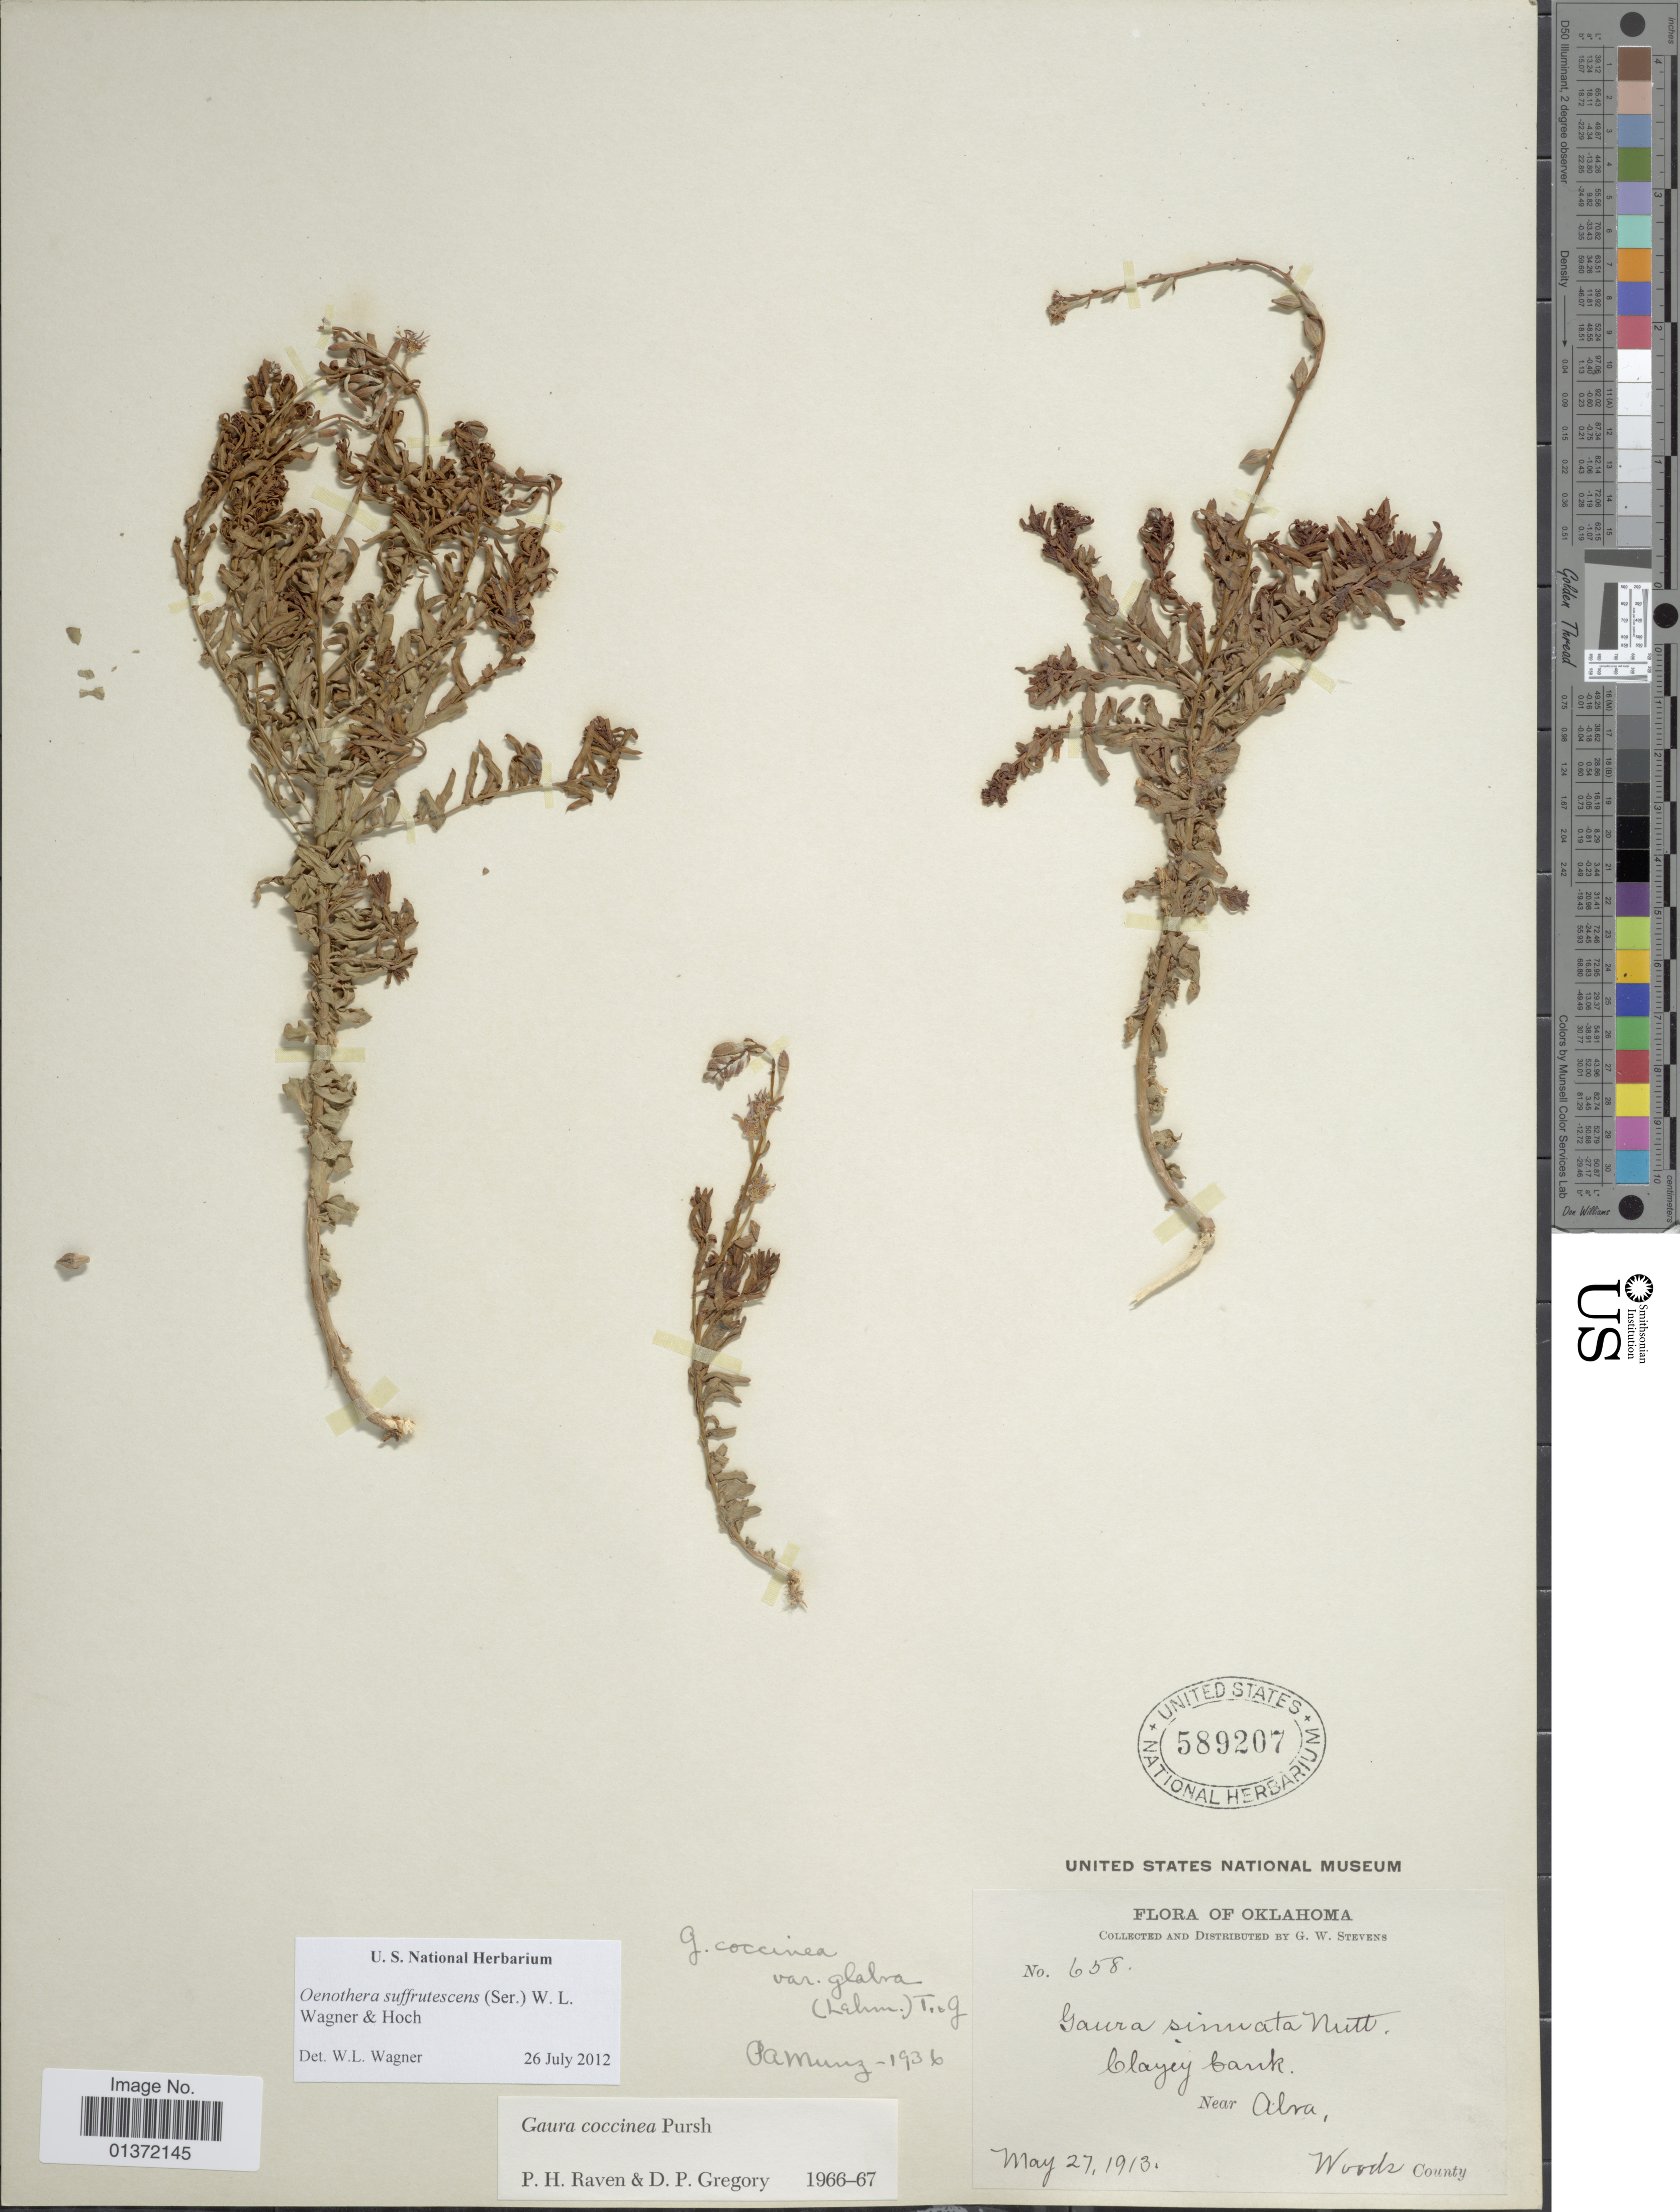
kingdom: Plantae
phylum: Tracheophyta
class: Magnoliopsida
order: Myrtales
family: Onagraceae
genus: Oenothera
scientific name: Oenothera suffrutescens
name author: (Ser.) W.L. Wagner & Hoch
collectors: G. W. Stevens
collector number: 658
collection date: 1913-05-27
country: United States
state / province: Oklahoma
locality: Near Abra, Woods County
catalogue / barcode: US 589207